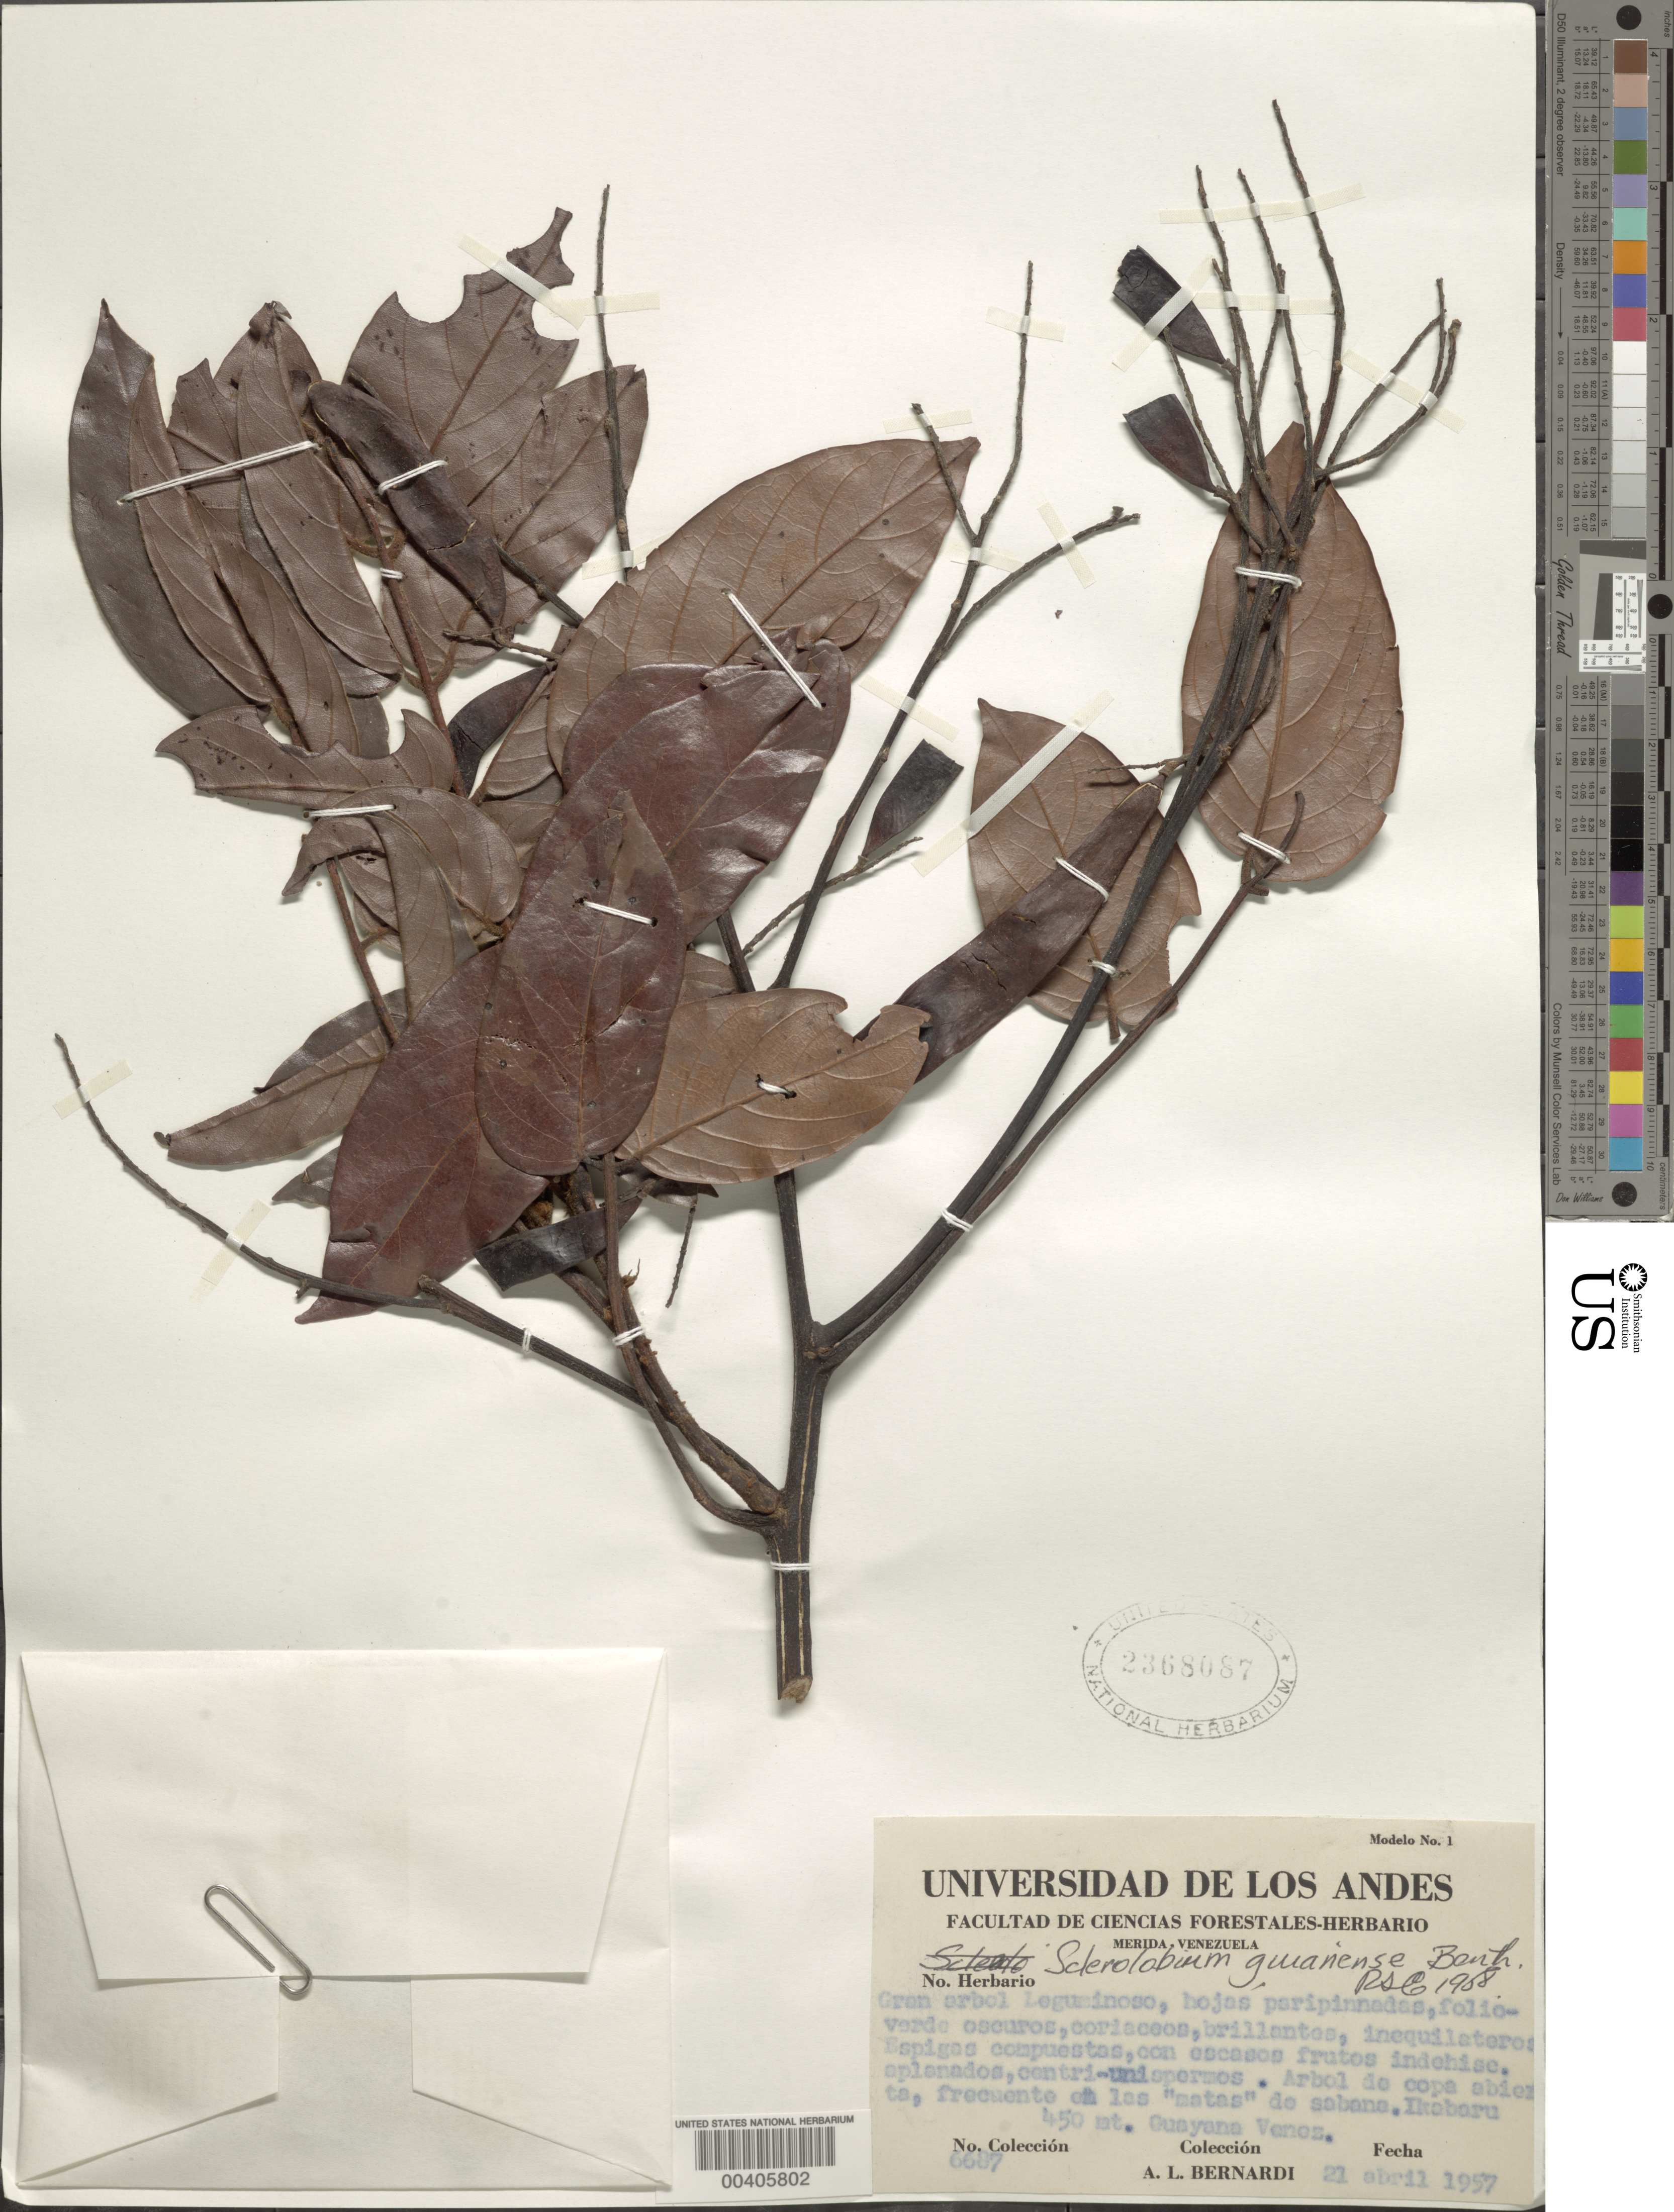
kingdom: Plantae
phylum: Tracheophyta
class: Magnoliopsida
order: Fabales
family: Fabaceae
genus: Tachigali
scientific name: Tachigali guianensis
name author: (Benth.) Zarucchi & Herend.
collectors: A. L. Bernardi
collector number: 6687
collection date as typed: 21 Apr 1957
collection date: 1957-04-21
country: Venezuela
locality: Guayana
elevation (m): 450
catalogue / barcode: US 2368087